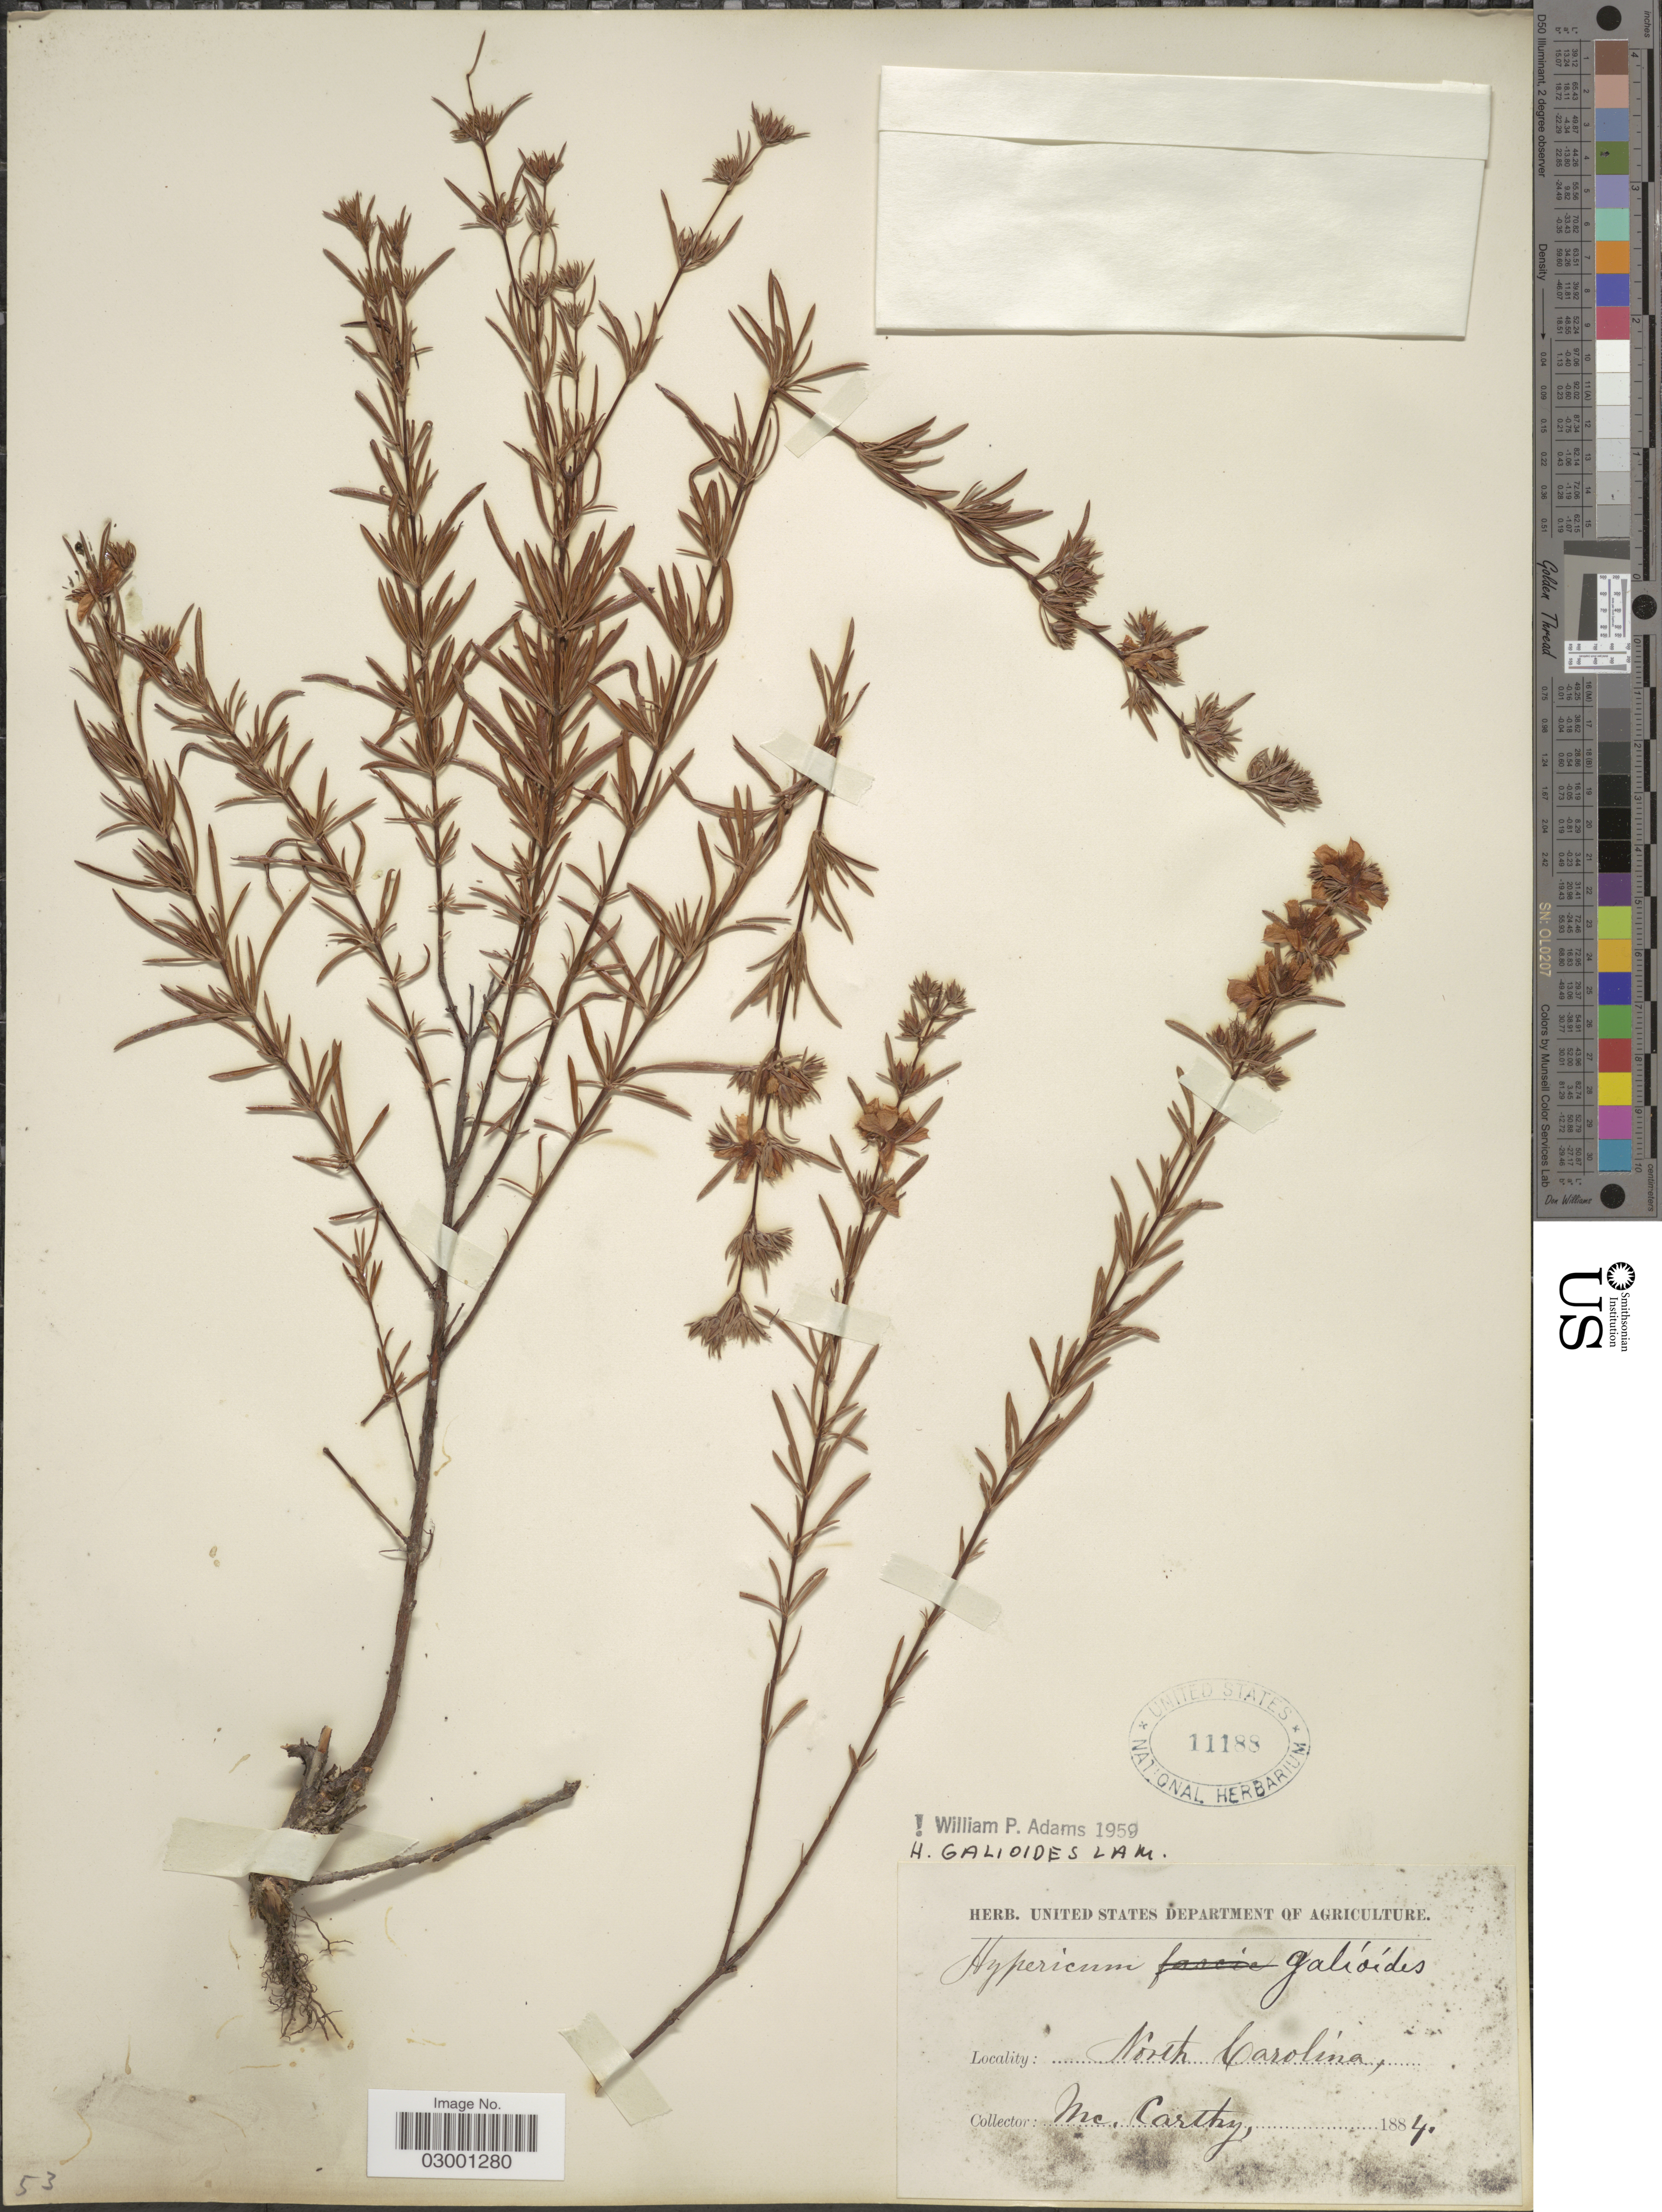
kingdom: Plantae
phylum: Tracheophyta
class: Magnoliopsida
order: Malpighiales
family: Hypericaceae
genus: Hypericum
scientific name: Hypericum galioides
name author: Lam.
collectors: -- McCarthy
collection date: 1884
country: United States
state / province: North Carolina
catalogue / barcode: US 11188